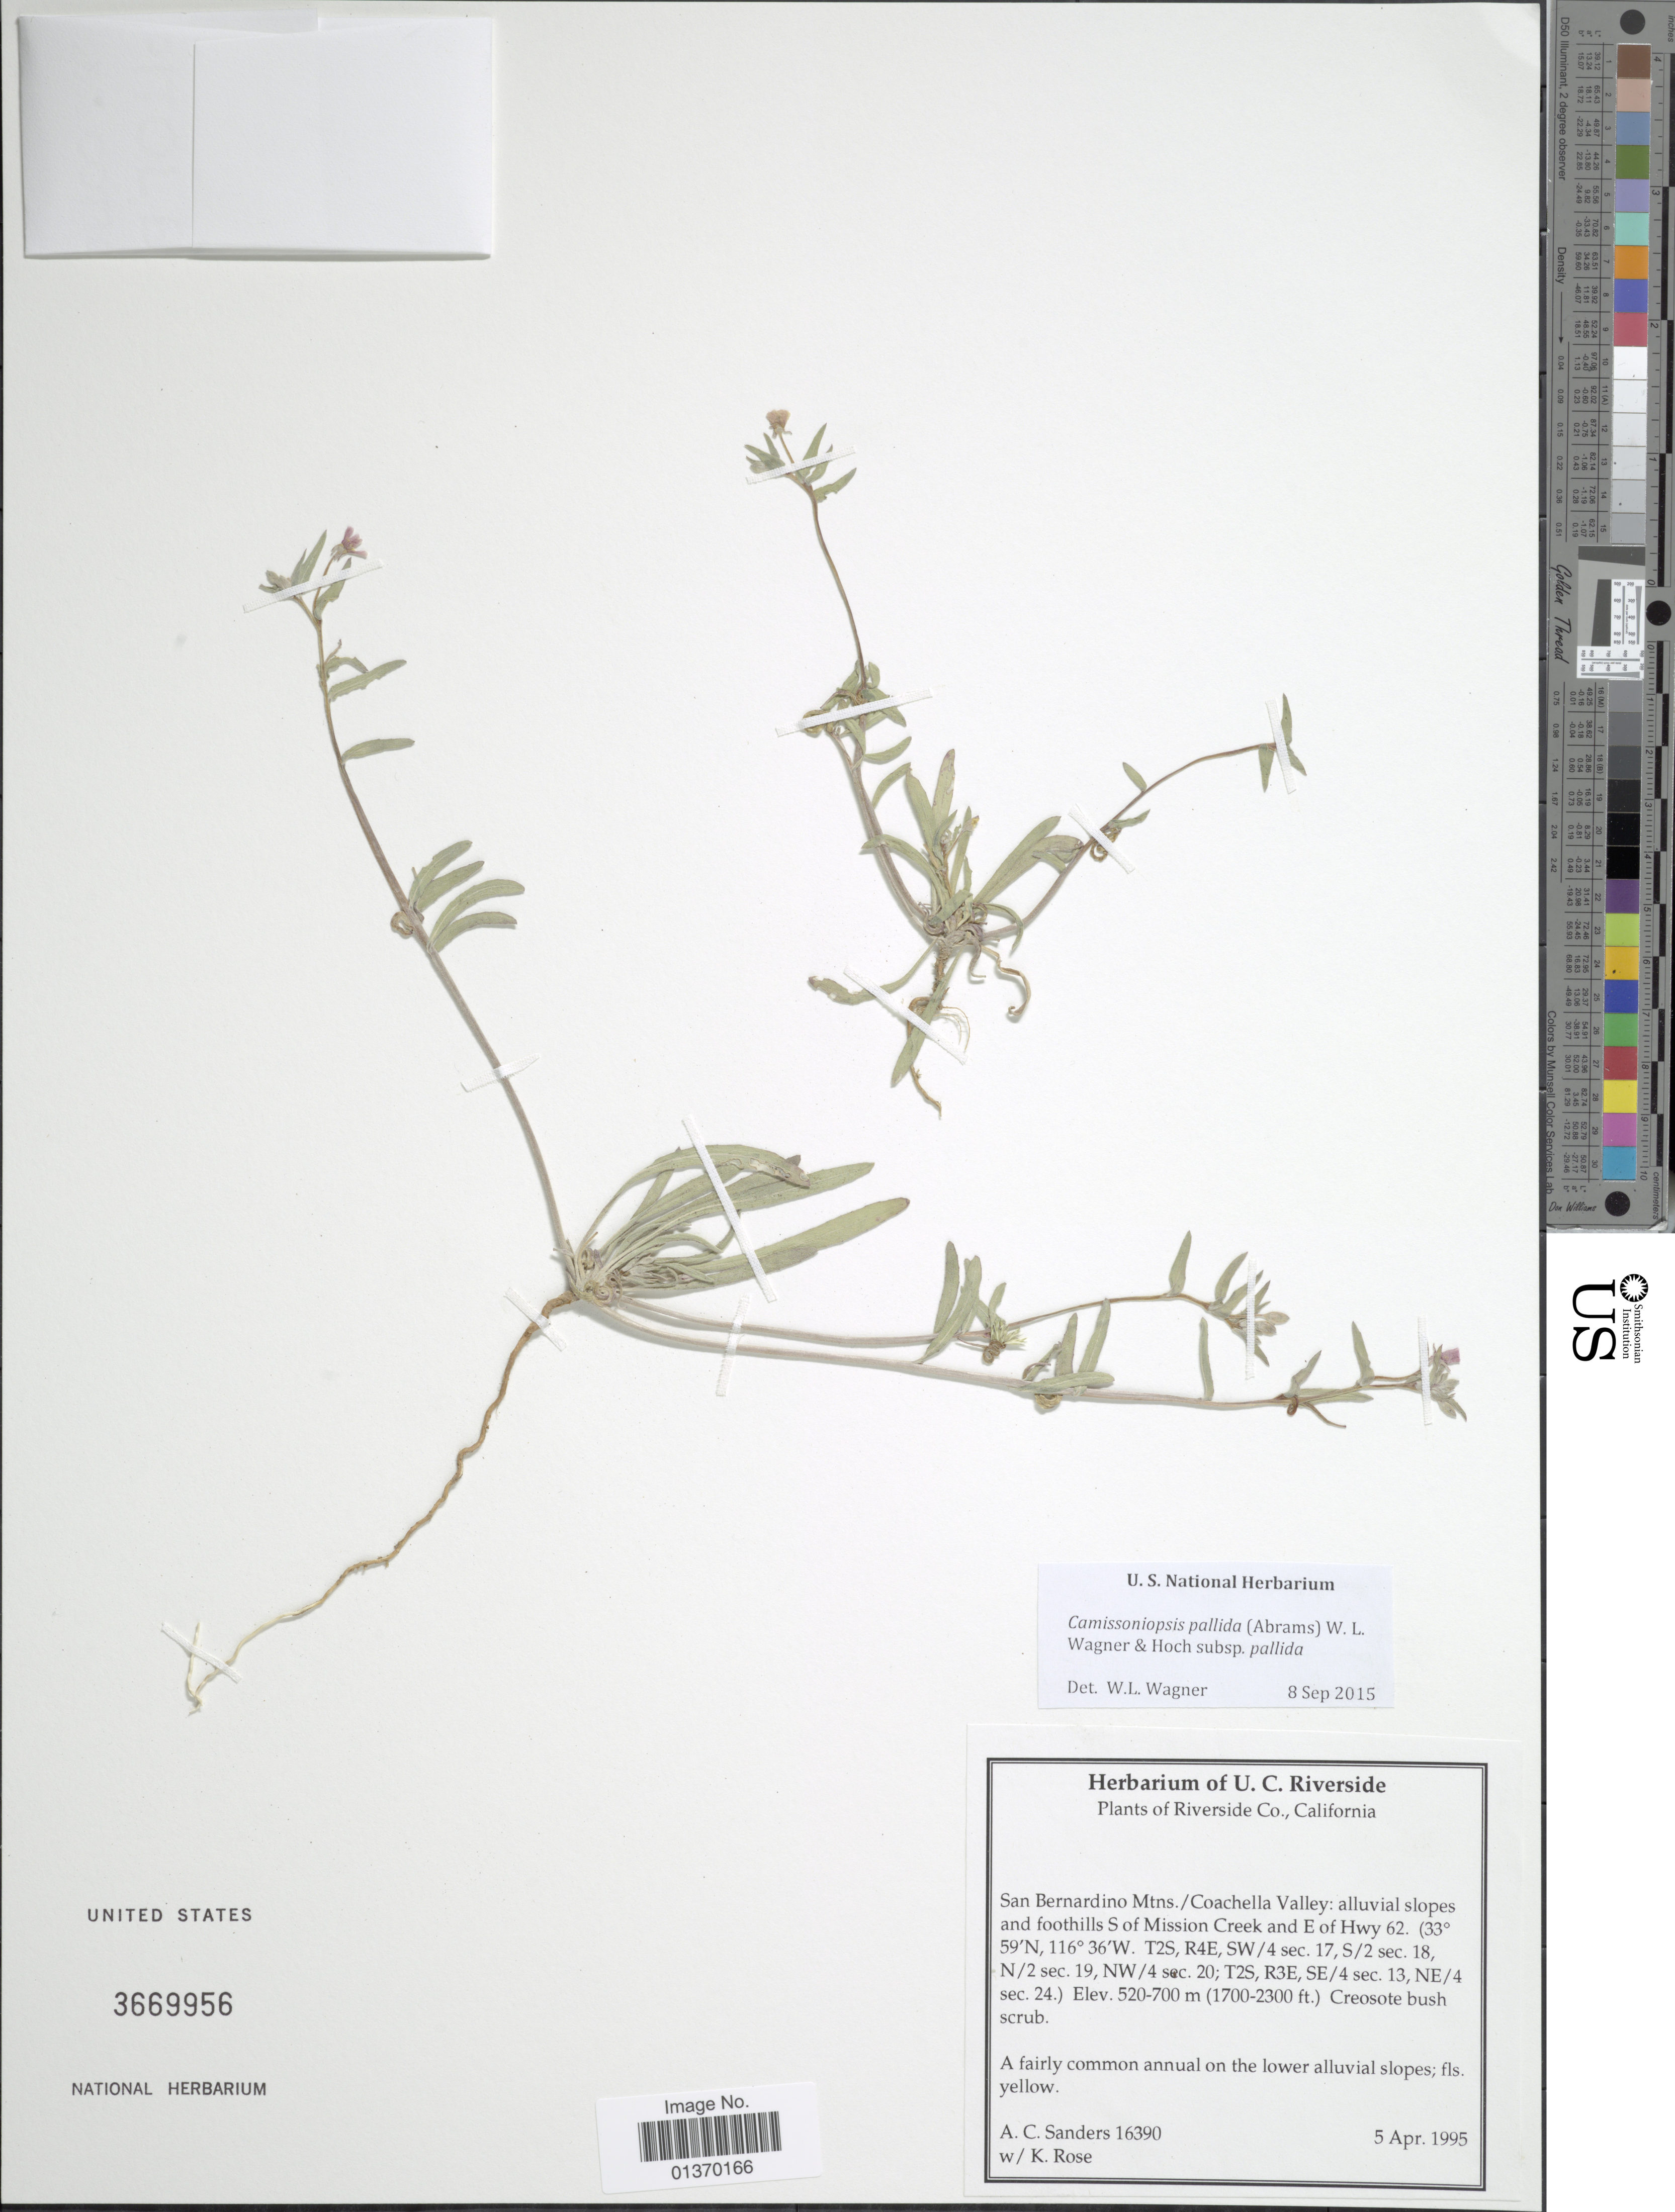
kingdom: Plantae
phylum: Tracheophyta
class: Magnoliopsida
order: Myrtales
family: Onagraceae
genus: Camissoniopsis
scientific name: Camissoniopsis pallida subsp. pallida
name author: (Abrams) W.L. Wagner & Hoch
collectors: A. Sanders & -- Rose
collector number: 16390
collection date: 1995-04-05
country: United States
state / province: California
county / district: Riverside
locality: Riverside Co., San Bernardino Mtns./ Coachella Valley: alluvial slopes and foothills S of Mission Creek and E of Hwy 62 (T2S, R4E, SW/4 sec. 17, S/2 sec. 18, N/2 sec. 19, NW/4 sec. 20; T2S, R3E, SE/4 sec. 13, NE/4 sec. 24)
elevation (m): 520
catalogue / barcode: US 3669956